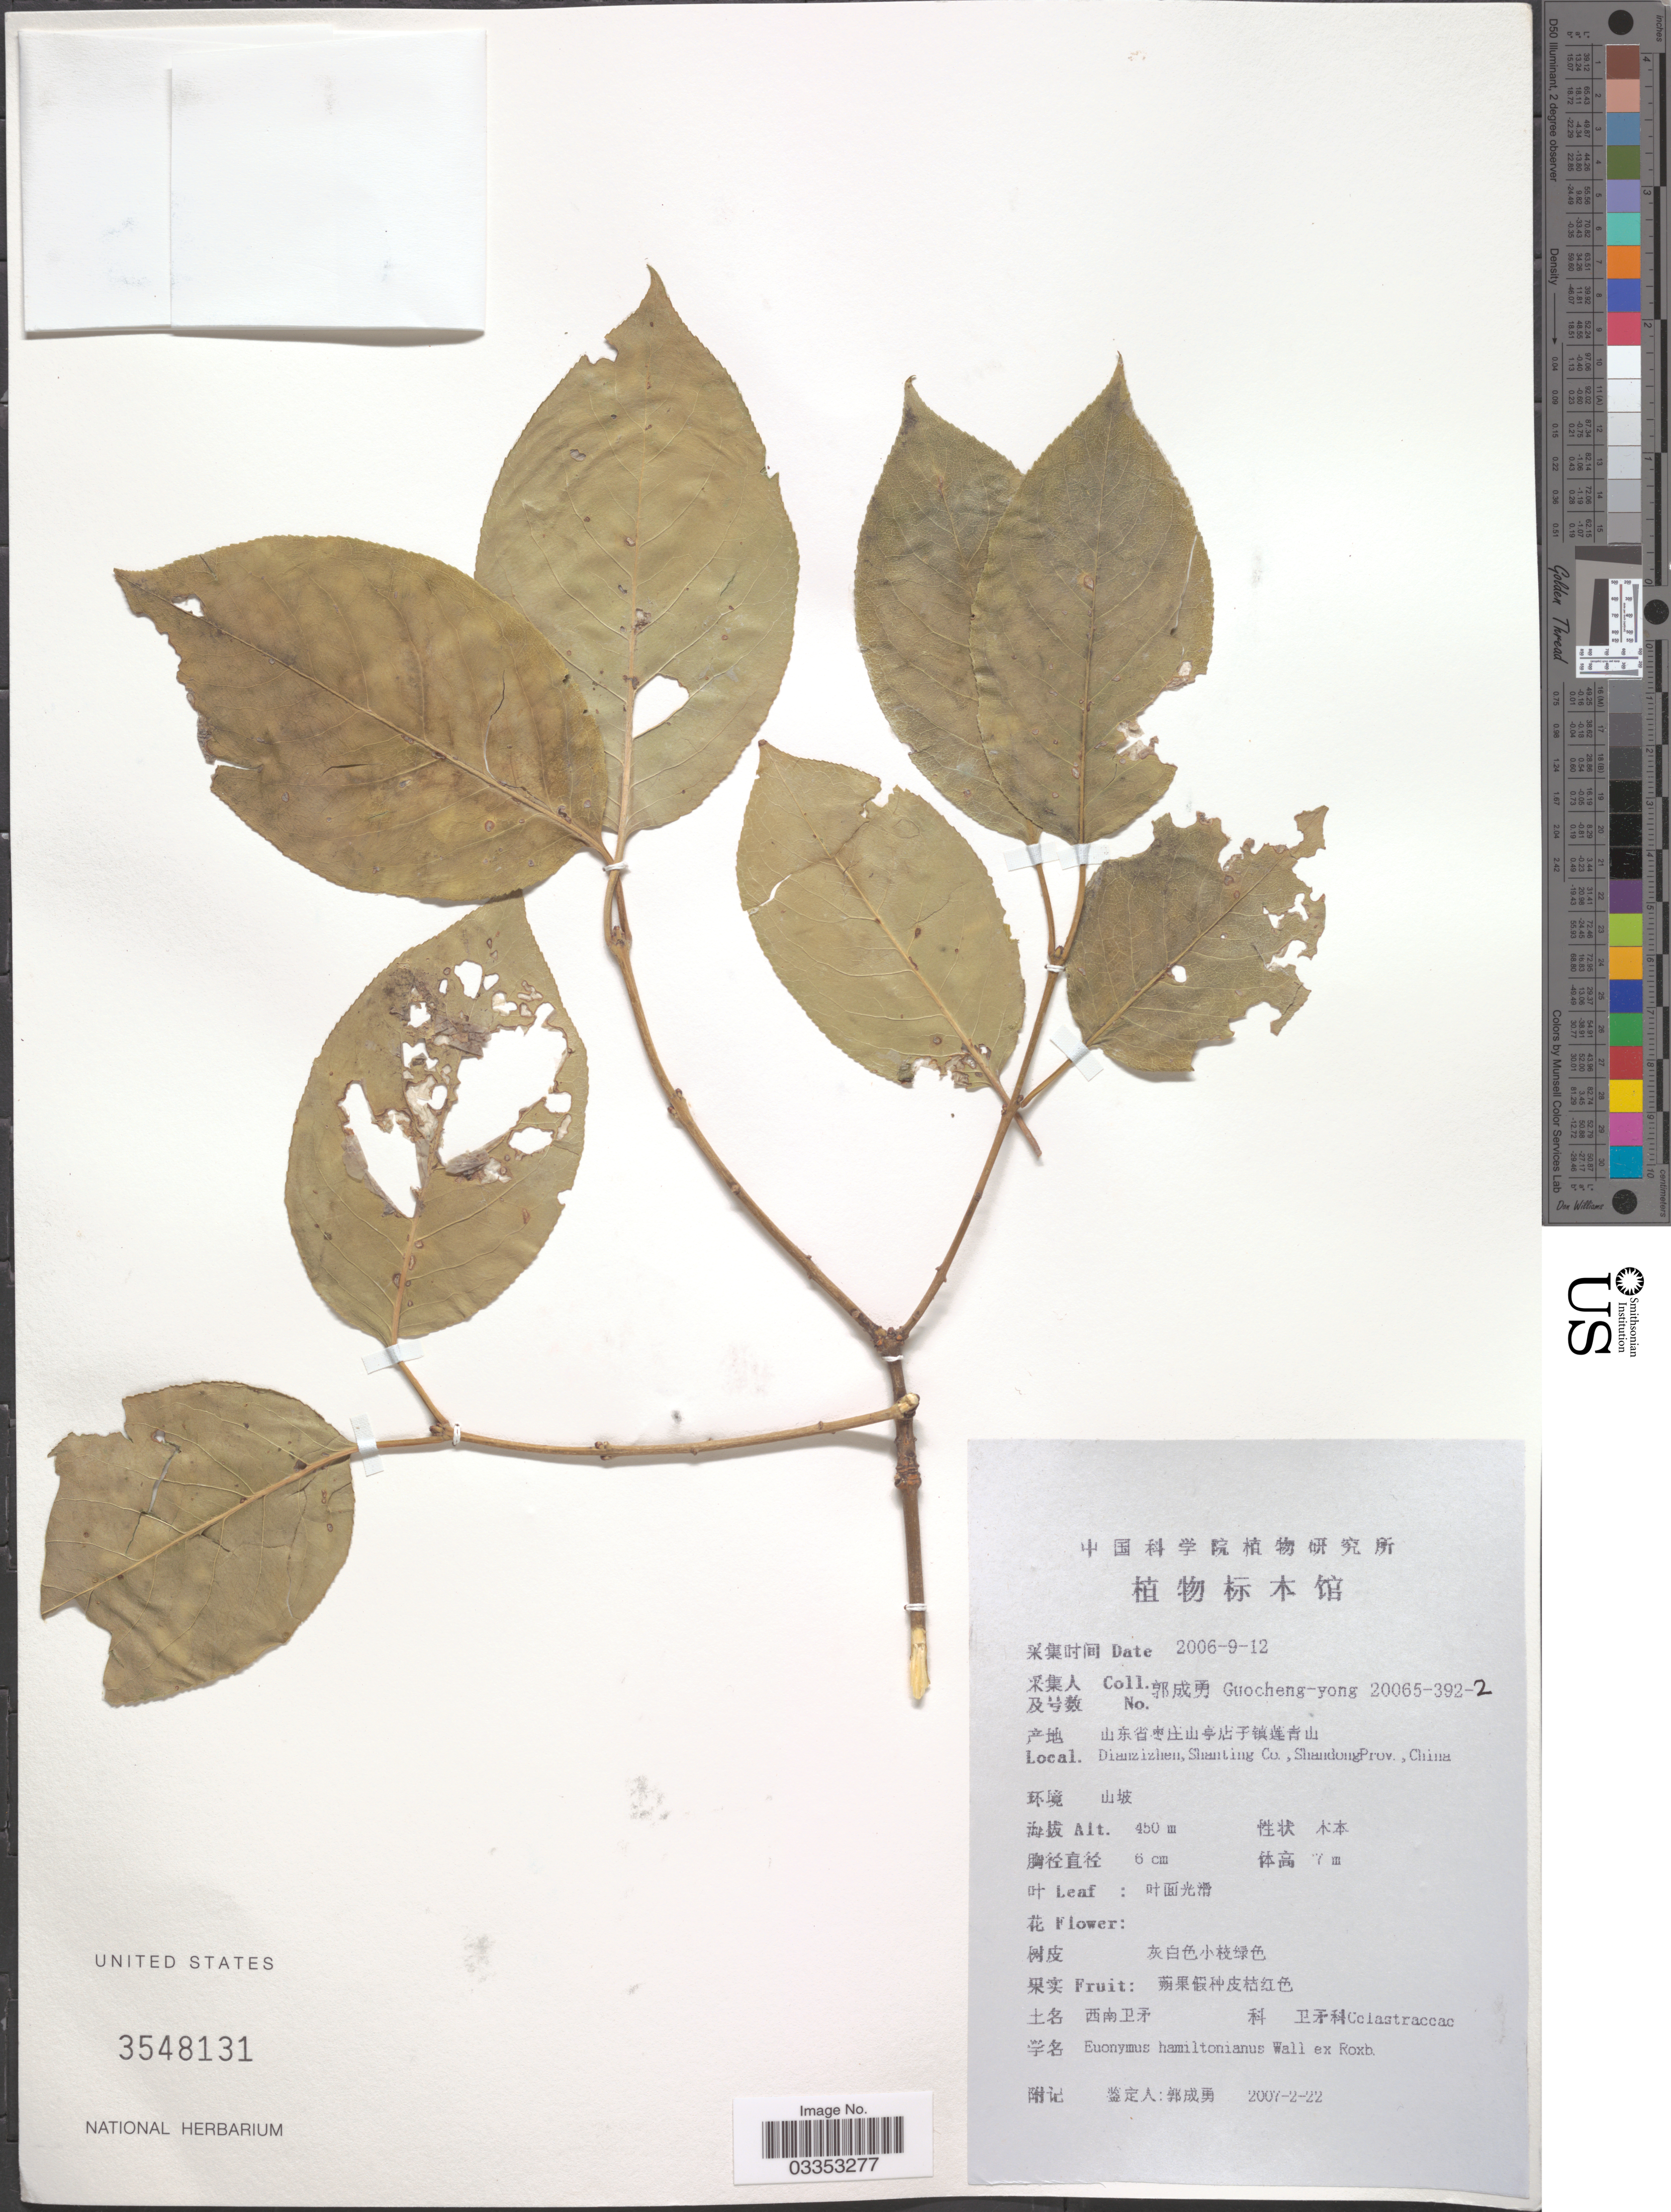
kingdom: Plantae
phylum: Tracheophyta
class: Magnoliopsida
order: Celastrales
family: Celastraceae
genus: Euonymus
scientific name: Euonymus hamiltonianus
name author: Wall.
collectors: Guo cheng-yong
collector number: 20065-392-2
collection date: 2006-09-12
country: China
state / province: Shandong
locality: Dianzizhen. Shanting Co.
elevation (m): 450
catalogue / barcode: US 3548131